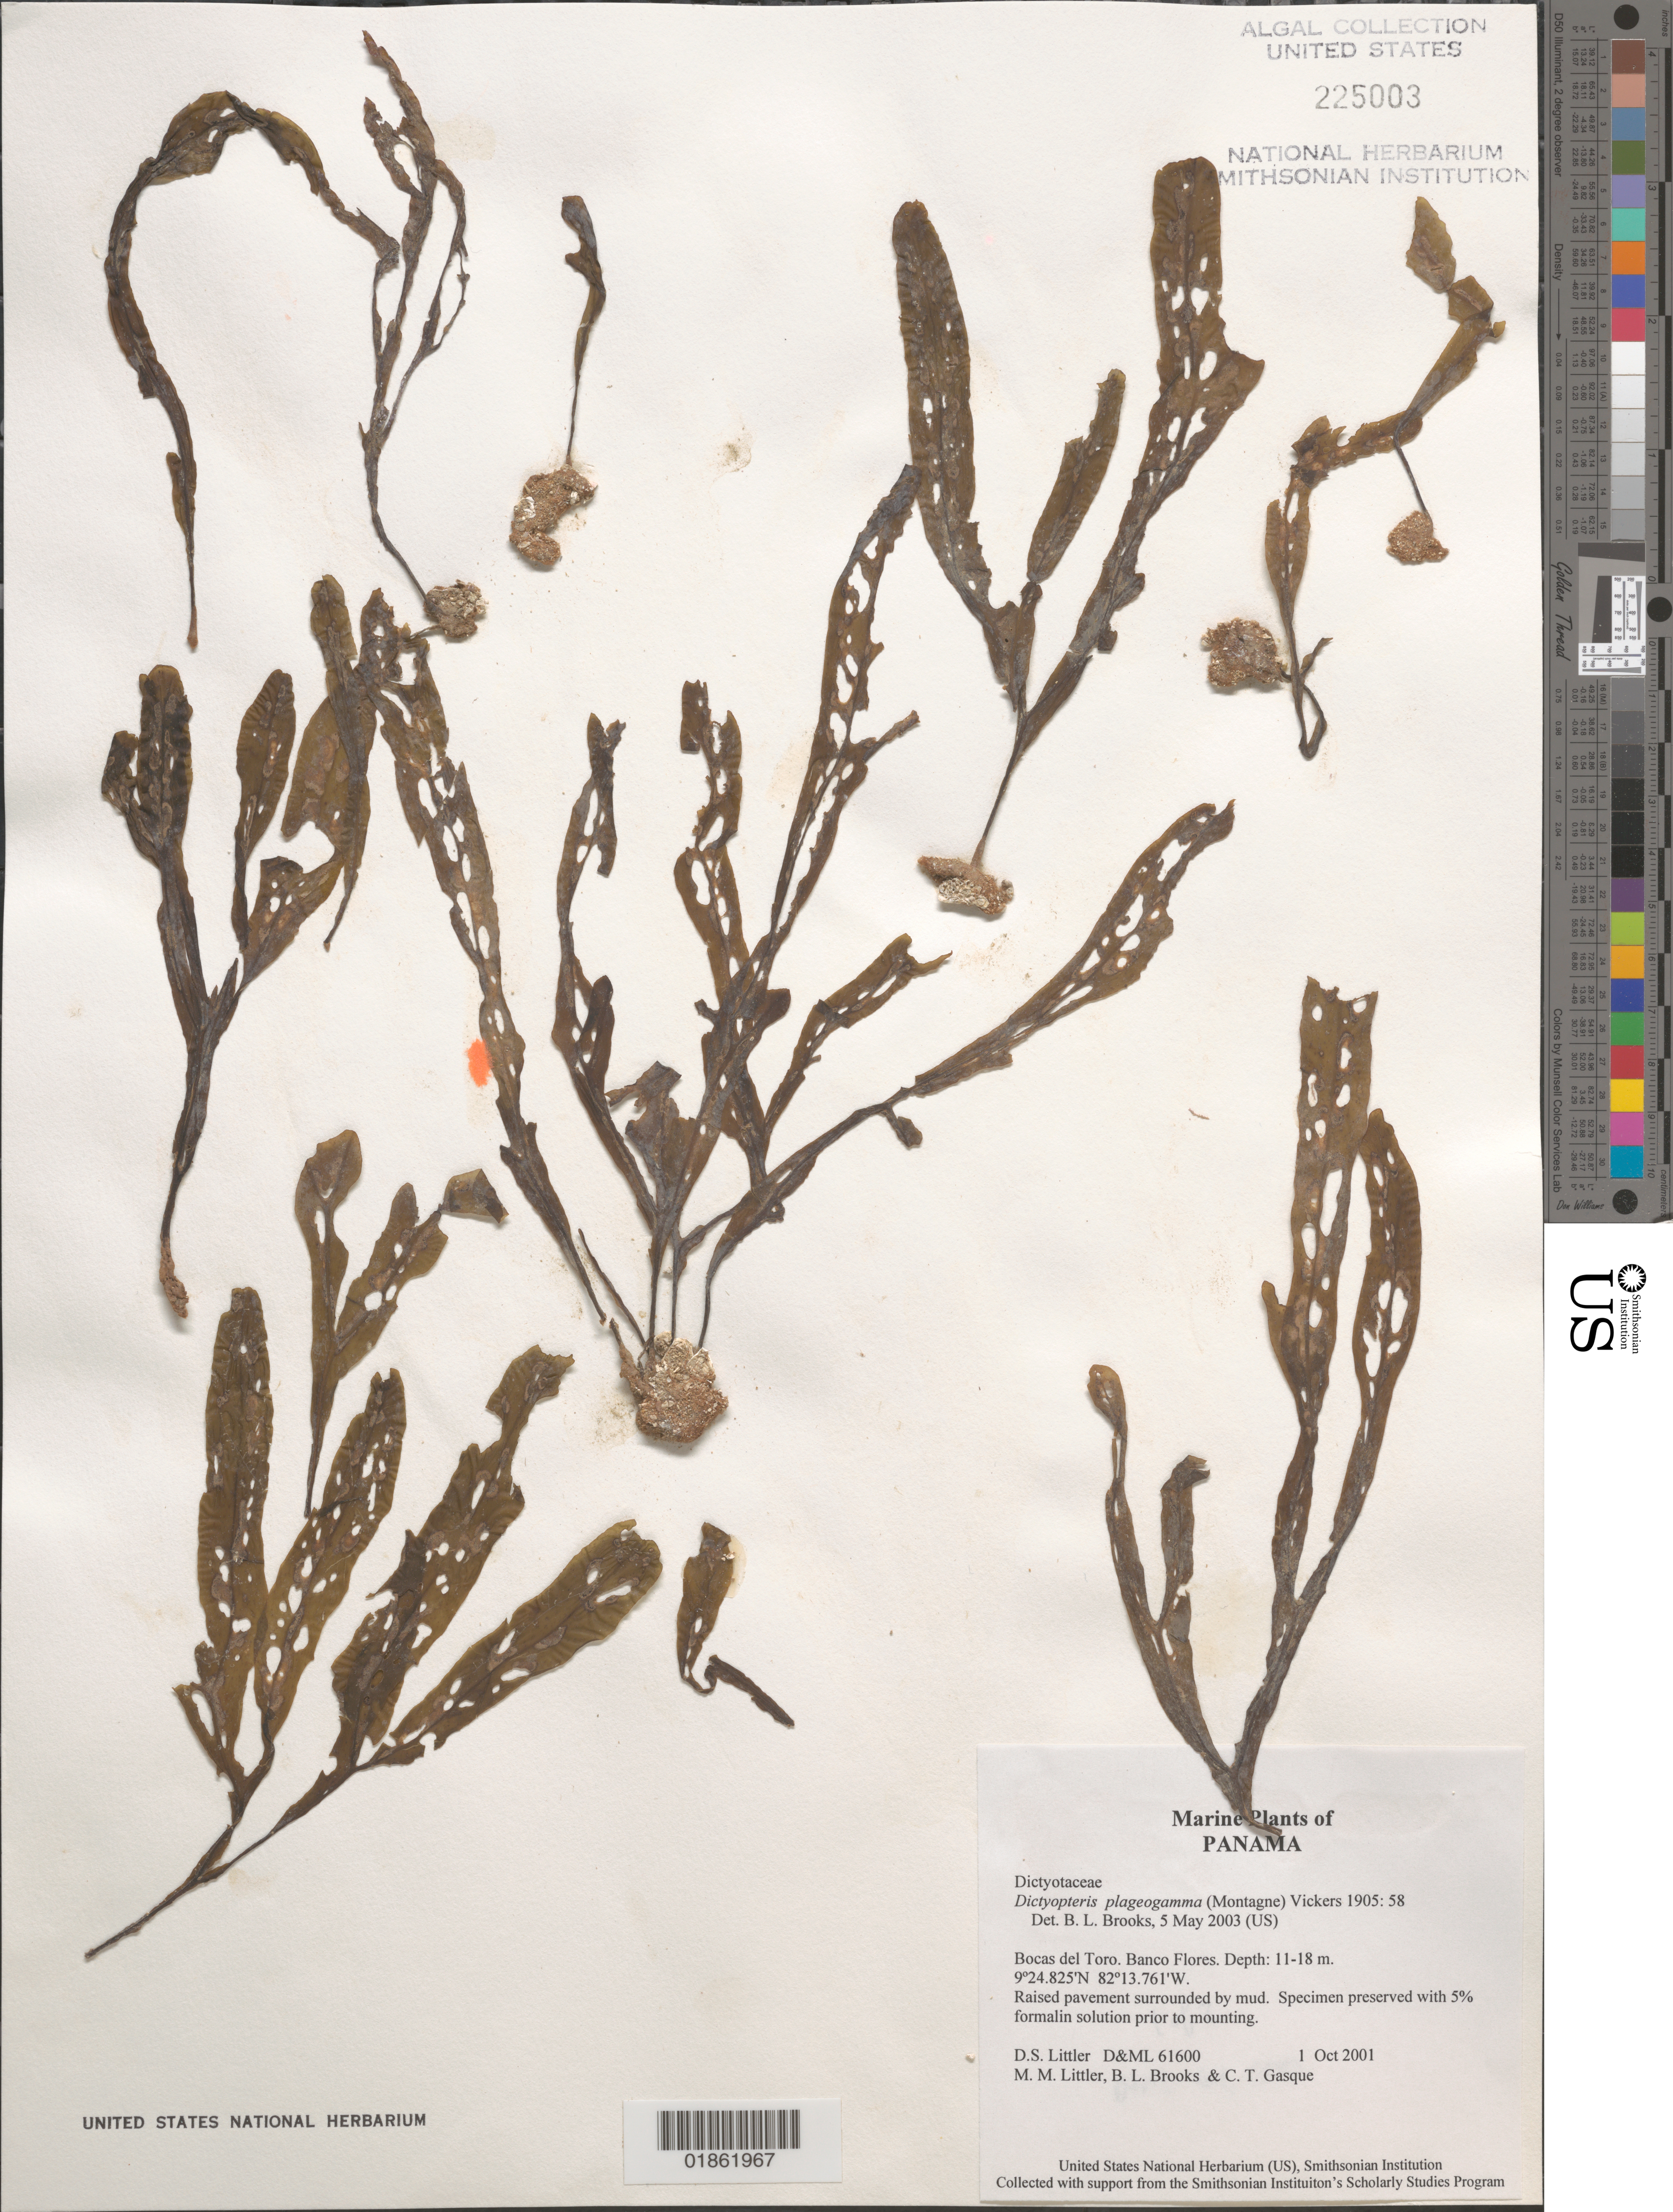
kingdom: Plantae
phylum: Rhodophyta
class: Florideophyceae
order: Gracilariales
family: Gracilariaceae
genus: Gracilaria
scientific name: Gracilaria sp.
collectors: D. S. Littler, M. M. Littler & C. Gasque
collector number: D&ML 61600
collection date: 2001-10-01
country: Panama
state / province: Bocas del Toro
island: Colón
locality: Isla Colón. Bocas del Toro. Banco Flores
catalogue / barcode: US 225003